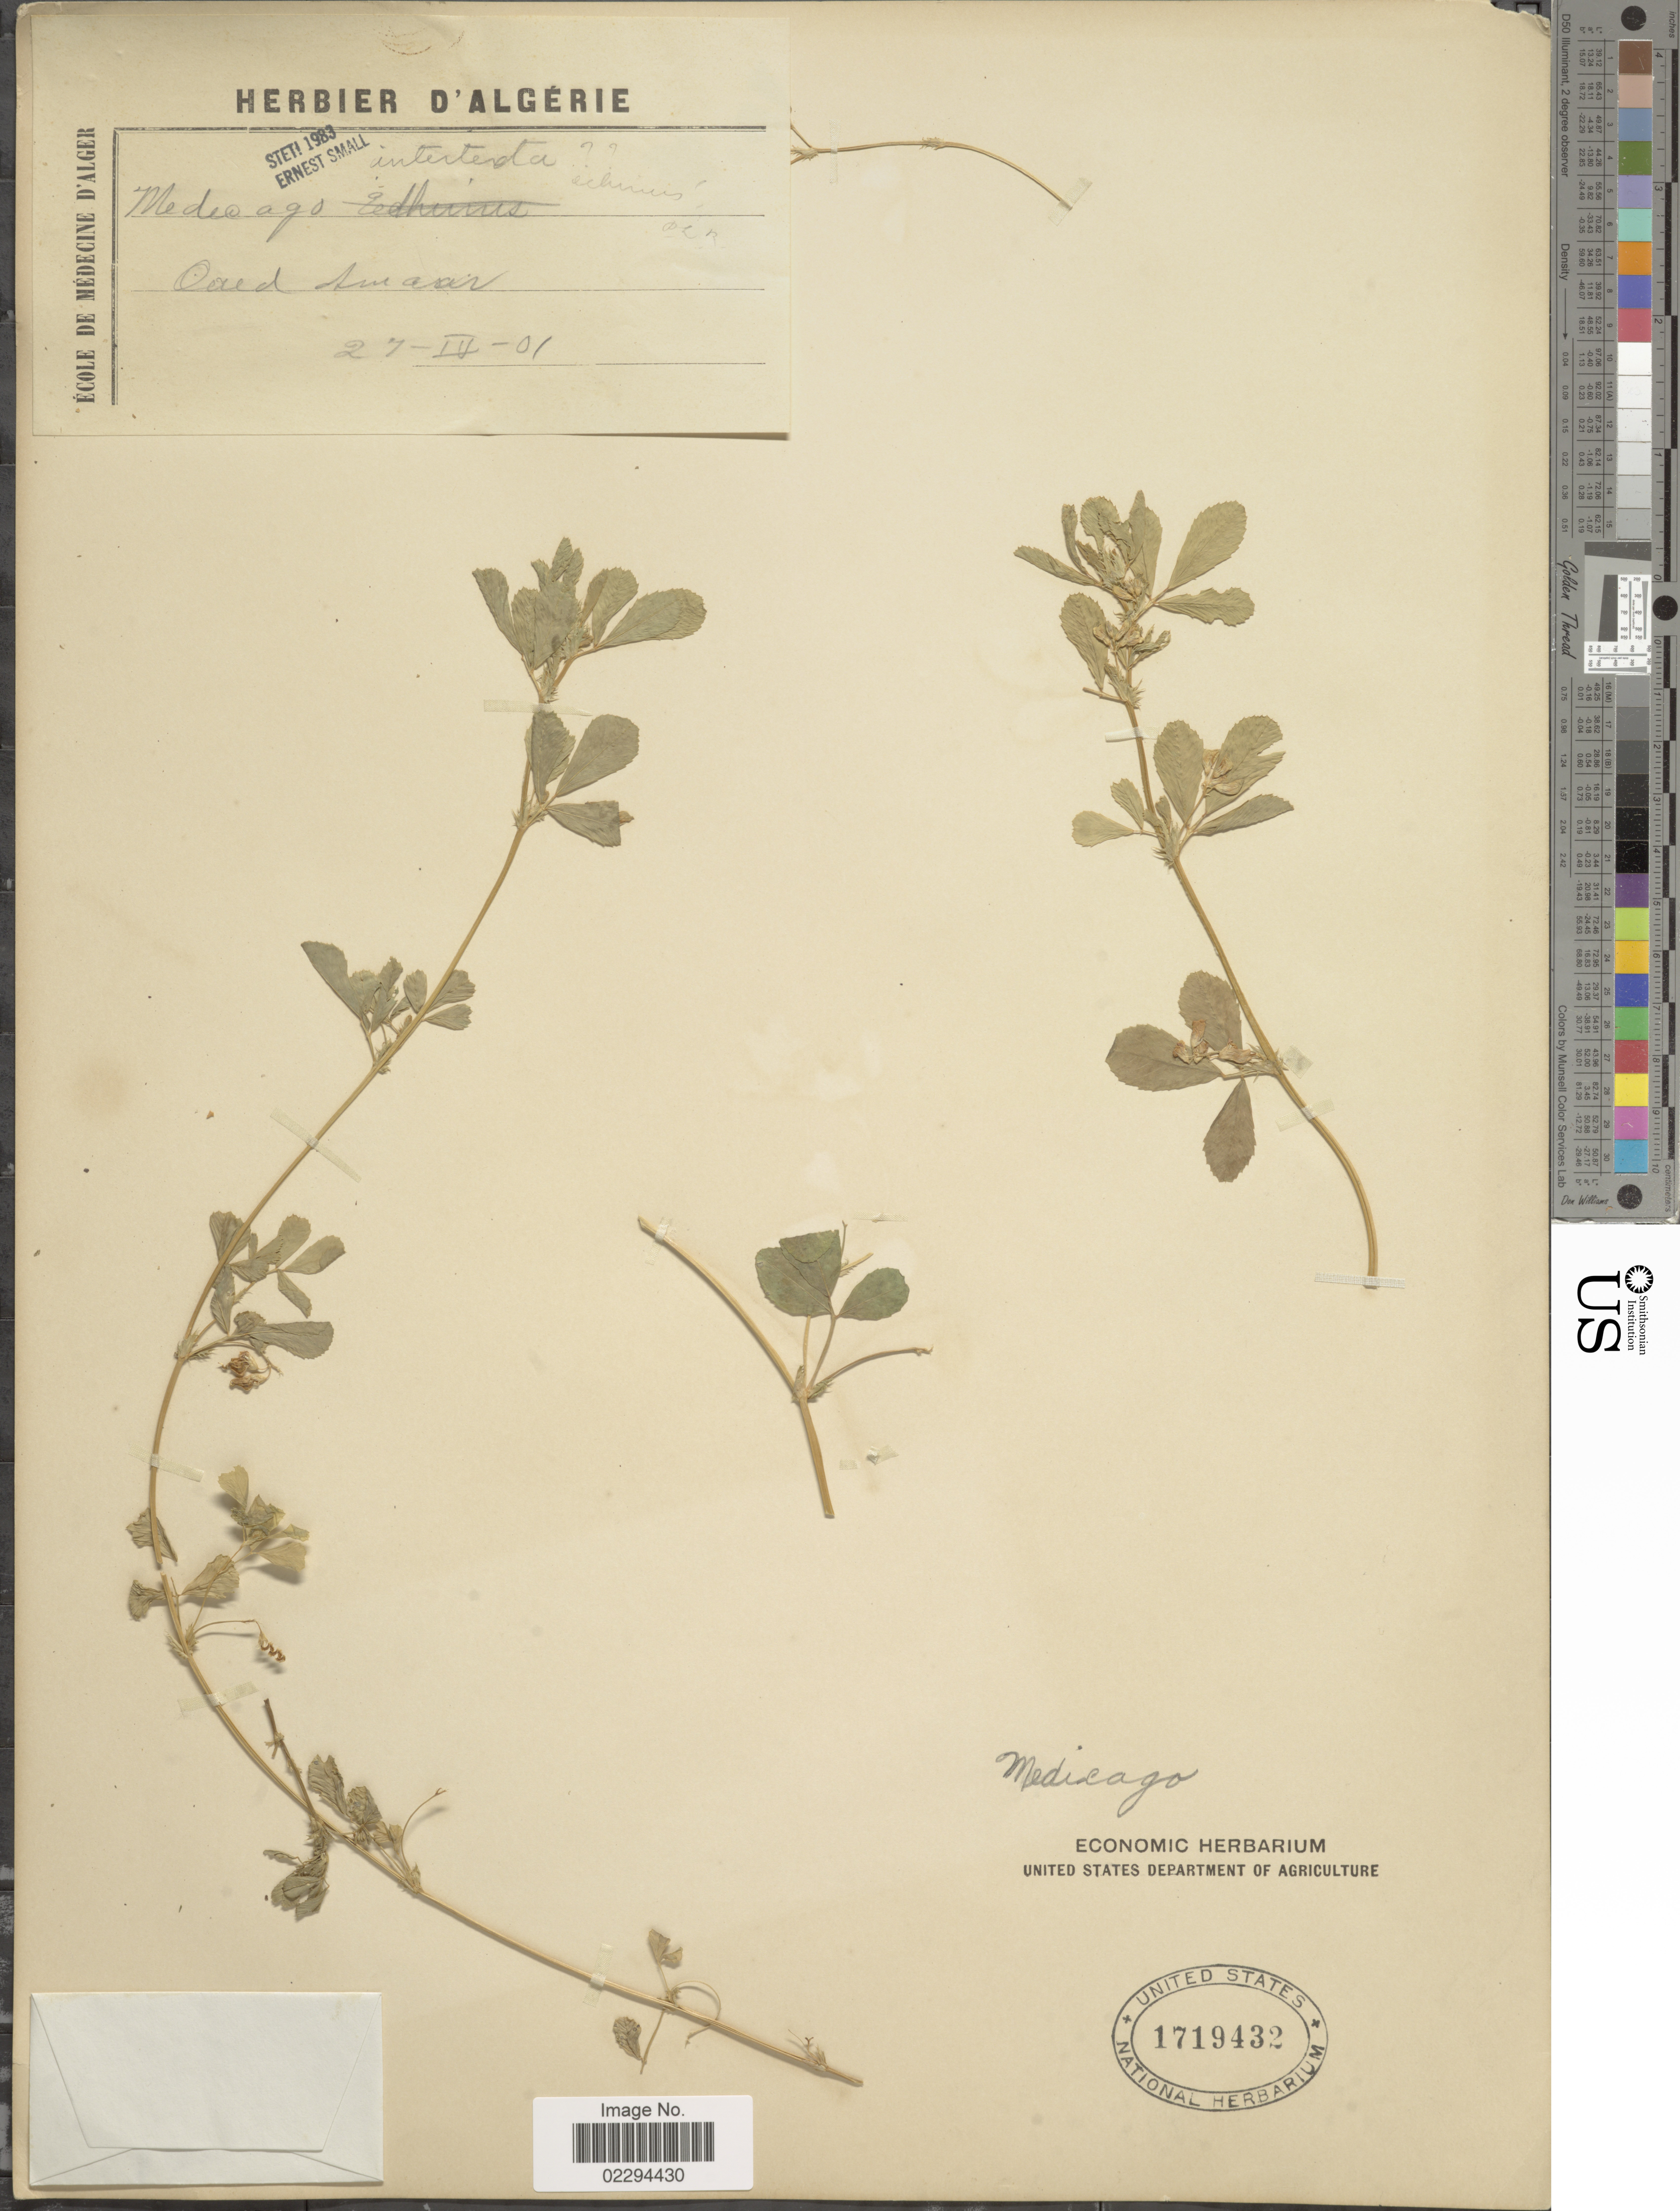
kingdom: Plantae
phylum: Tracheophyta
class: Magnoliopsida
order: Fabales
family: Fabaceae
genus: Medicago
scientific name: Medicago intertexta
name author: (L.) Mill.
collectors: Ex herb. D'Algerie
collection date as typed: Transcribed d/m/y: 27/4/1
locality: Oaed Smaar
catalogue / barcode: US 1719432